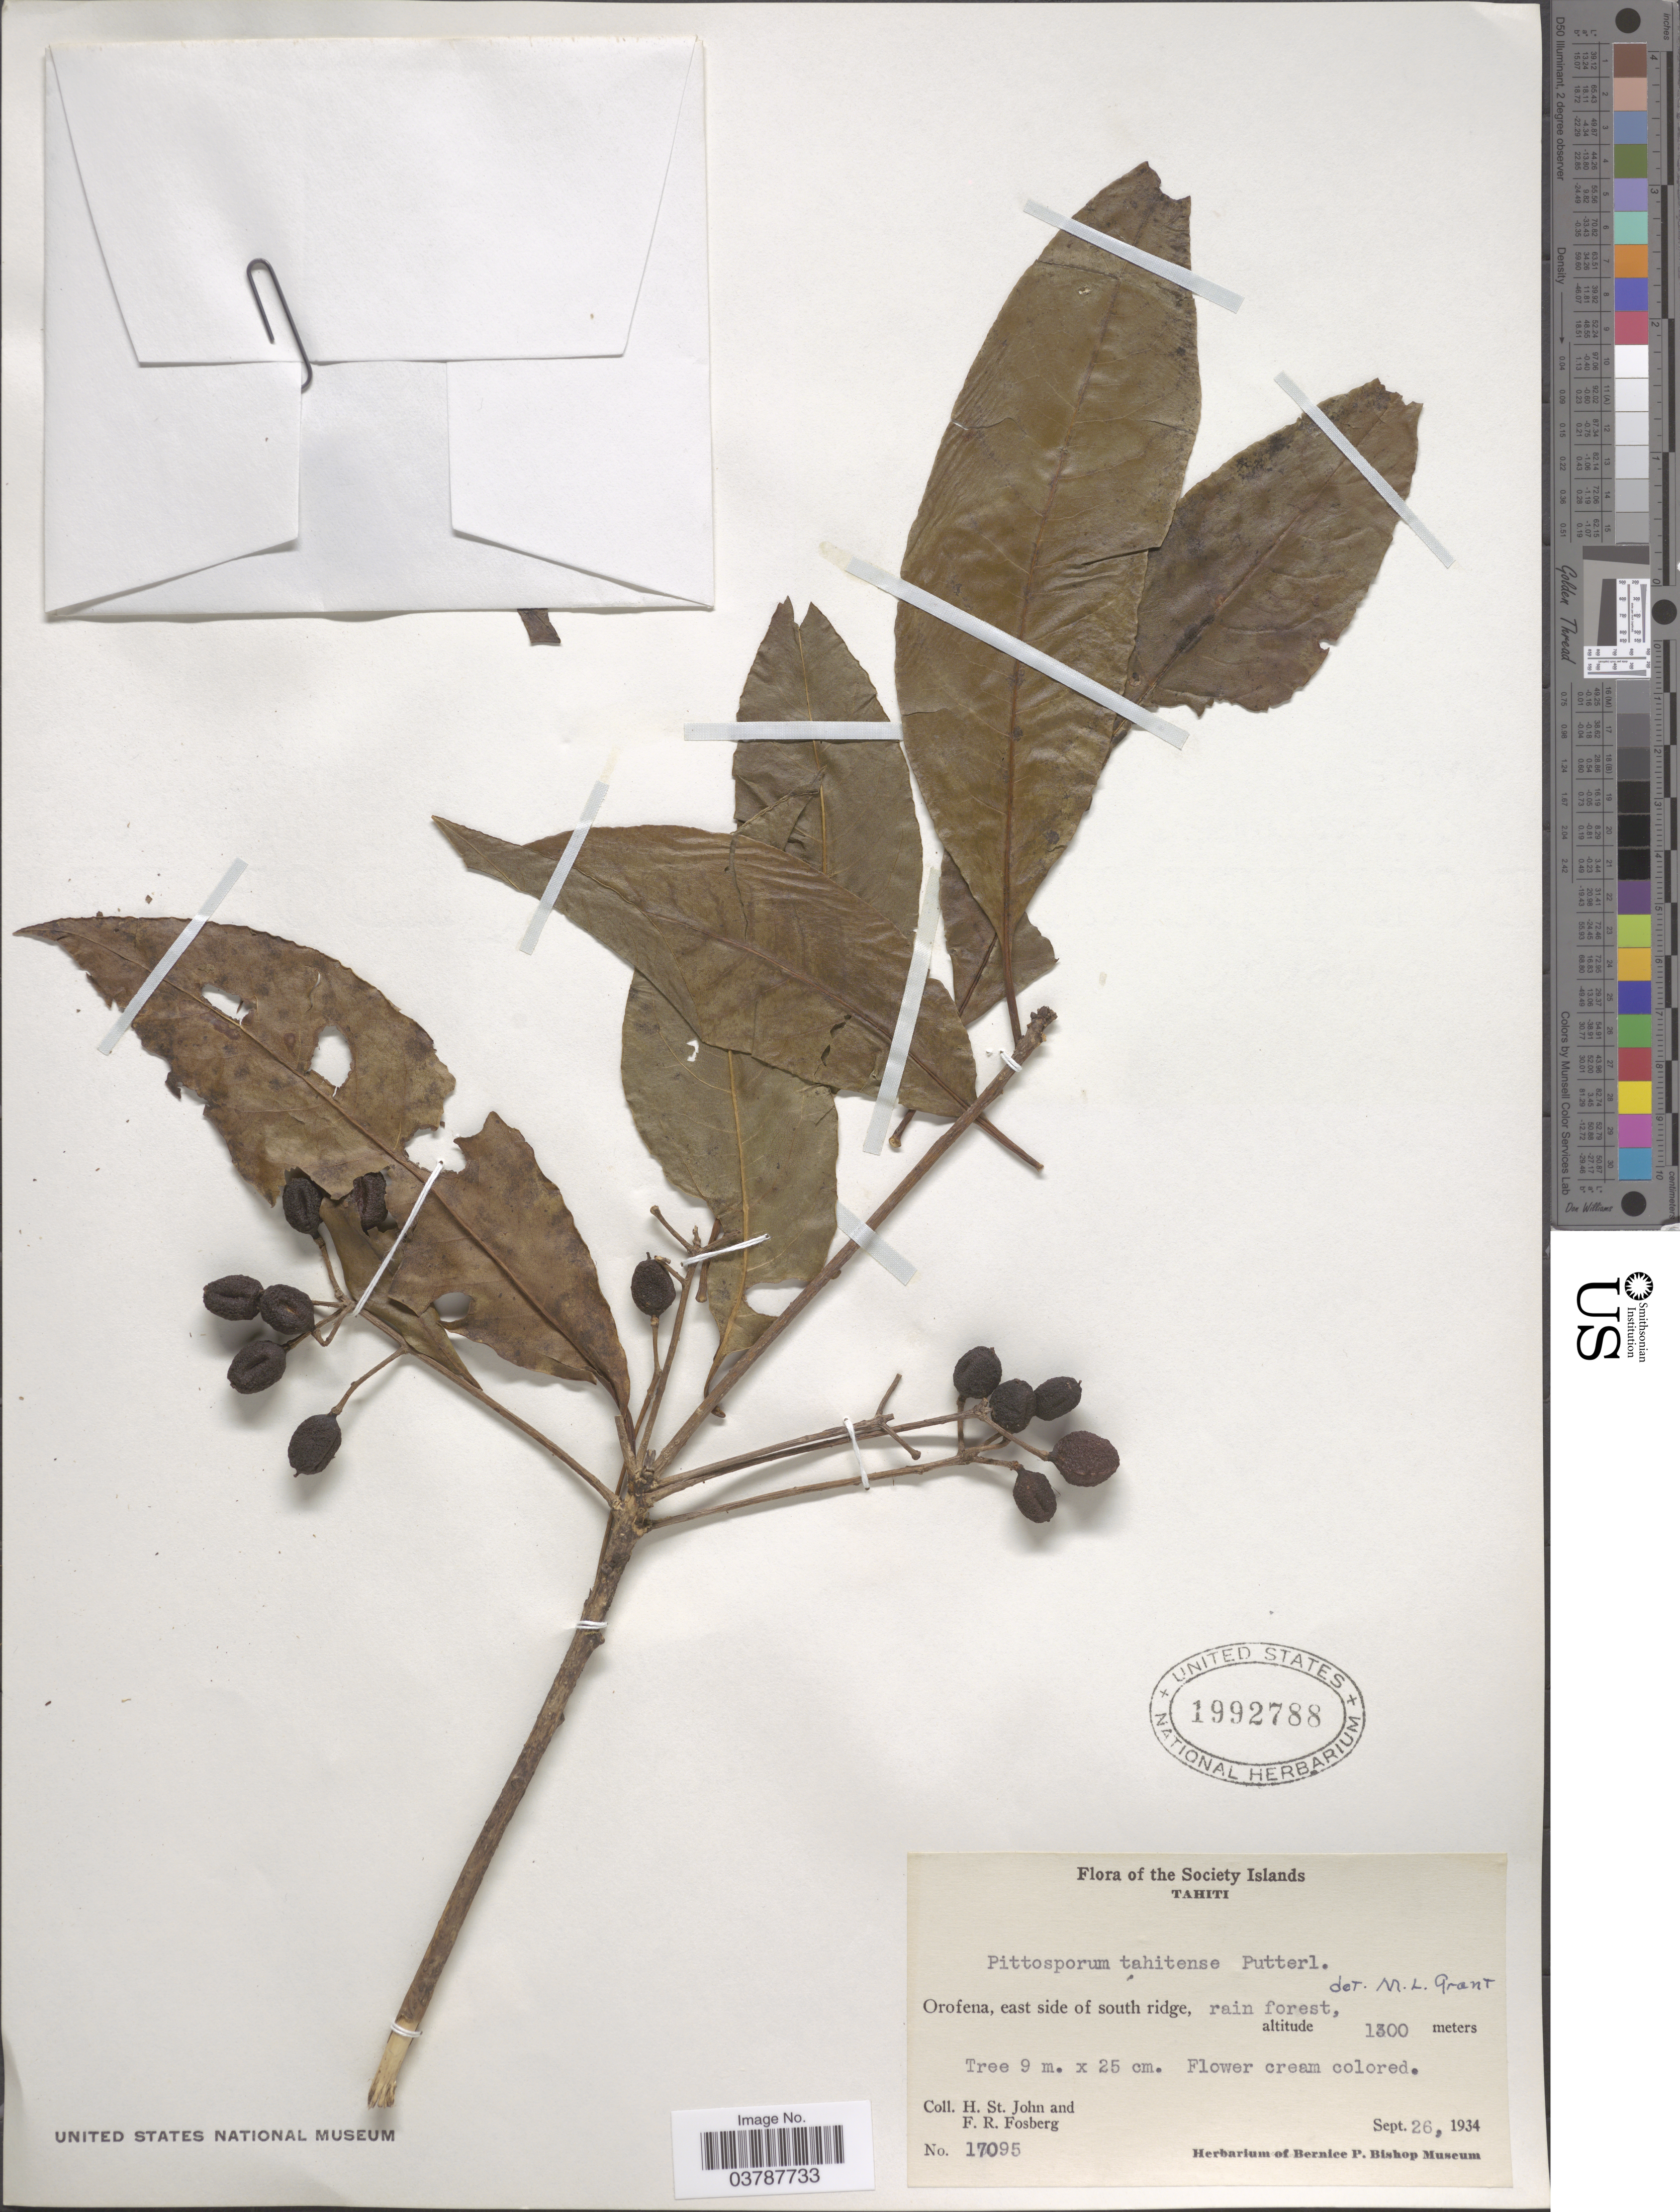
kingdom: Plantae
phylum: Tracheophyta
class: Magnoliopsida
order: Apiales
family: Pittosporaceae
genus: Pittosporum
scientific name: Pittosporum taitense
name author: Putt.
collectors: H. St. John & F. R. Fosberg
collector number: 17095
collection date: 1934-09-26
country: French Polynesia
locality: The Society Islands. Tahiti. Orofena, east side of south ridge, rain forest.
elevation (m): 1300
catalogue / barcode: US 1992788